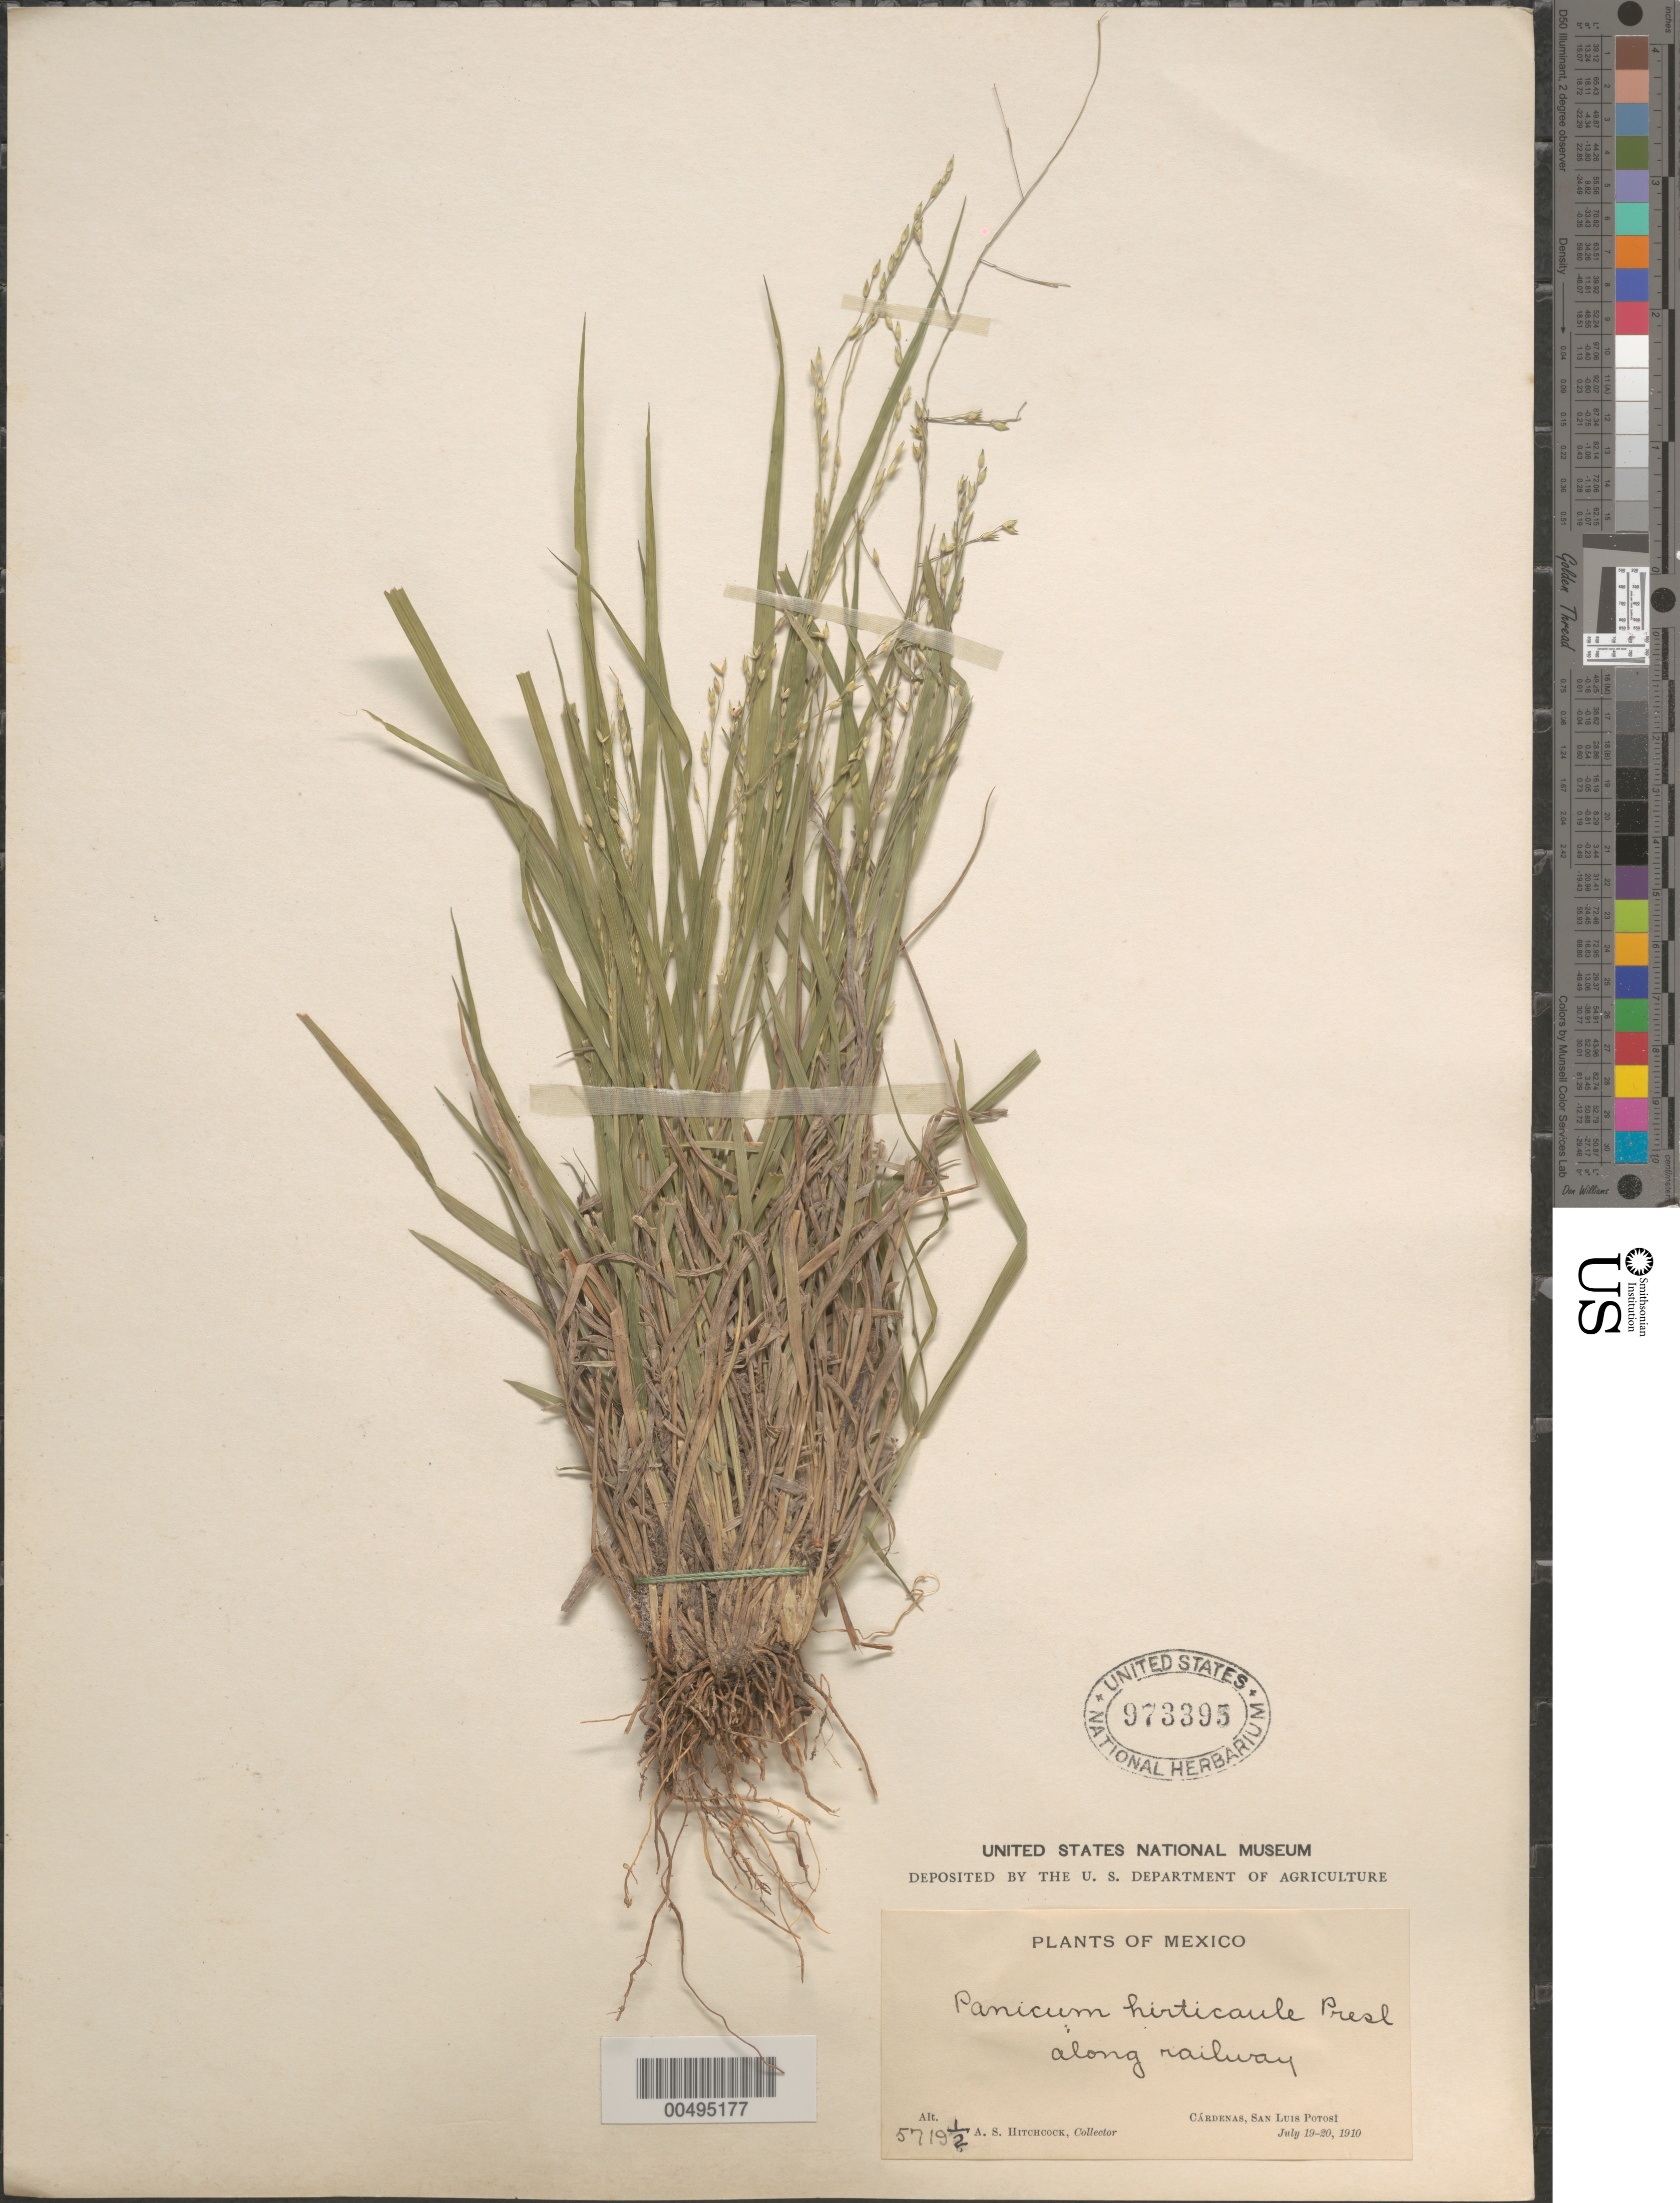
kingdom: Plantae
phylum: Tracheophyta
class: Liliopsida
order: Poales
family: Poaceae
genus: Panicum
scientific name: Panicum hallii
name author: Vasey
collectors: A. S. Hitchcock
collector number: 5719.5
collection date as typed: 19 Jul 1910 to 20 Jul 1910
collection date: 1910-07-19/1910-07-20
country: Mexico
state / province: San Luis Potosi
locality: C rdenas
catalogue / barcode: US 973395